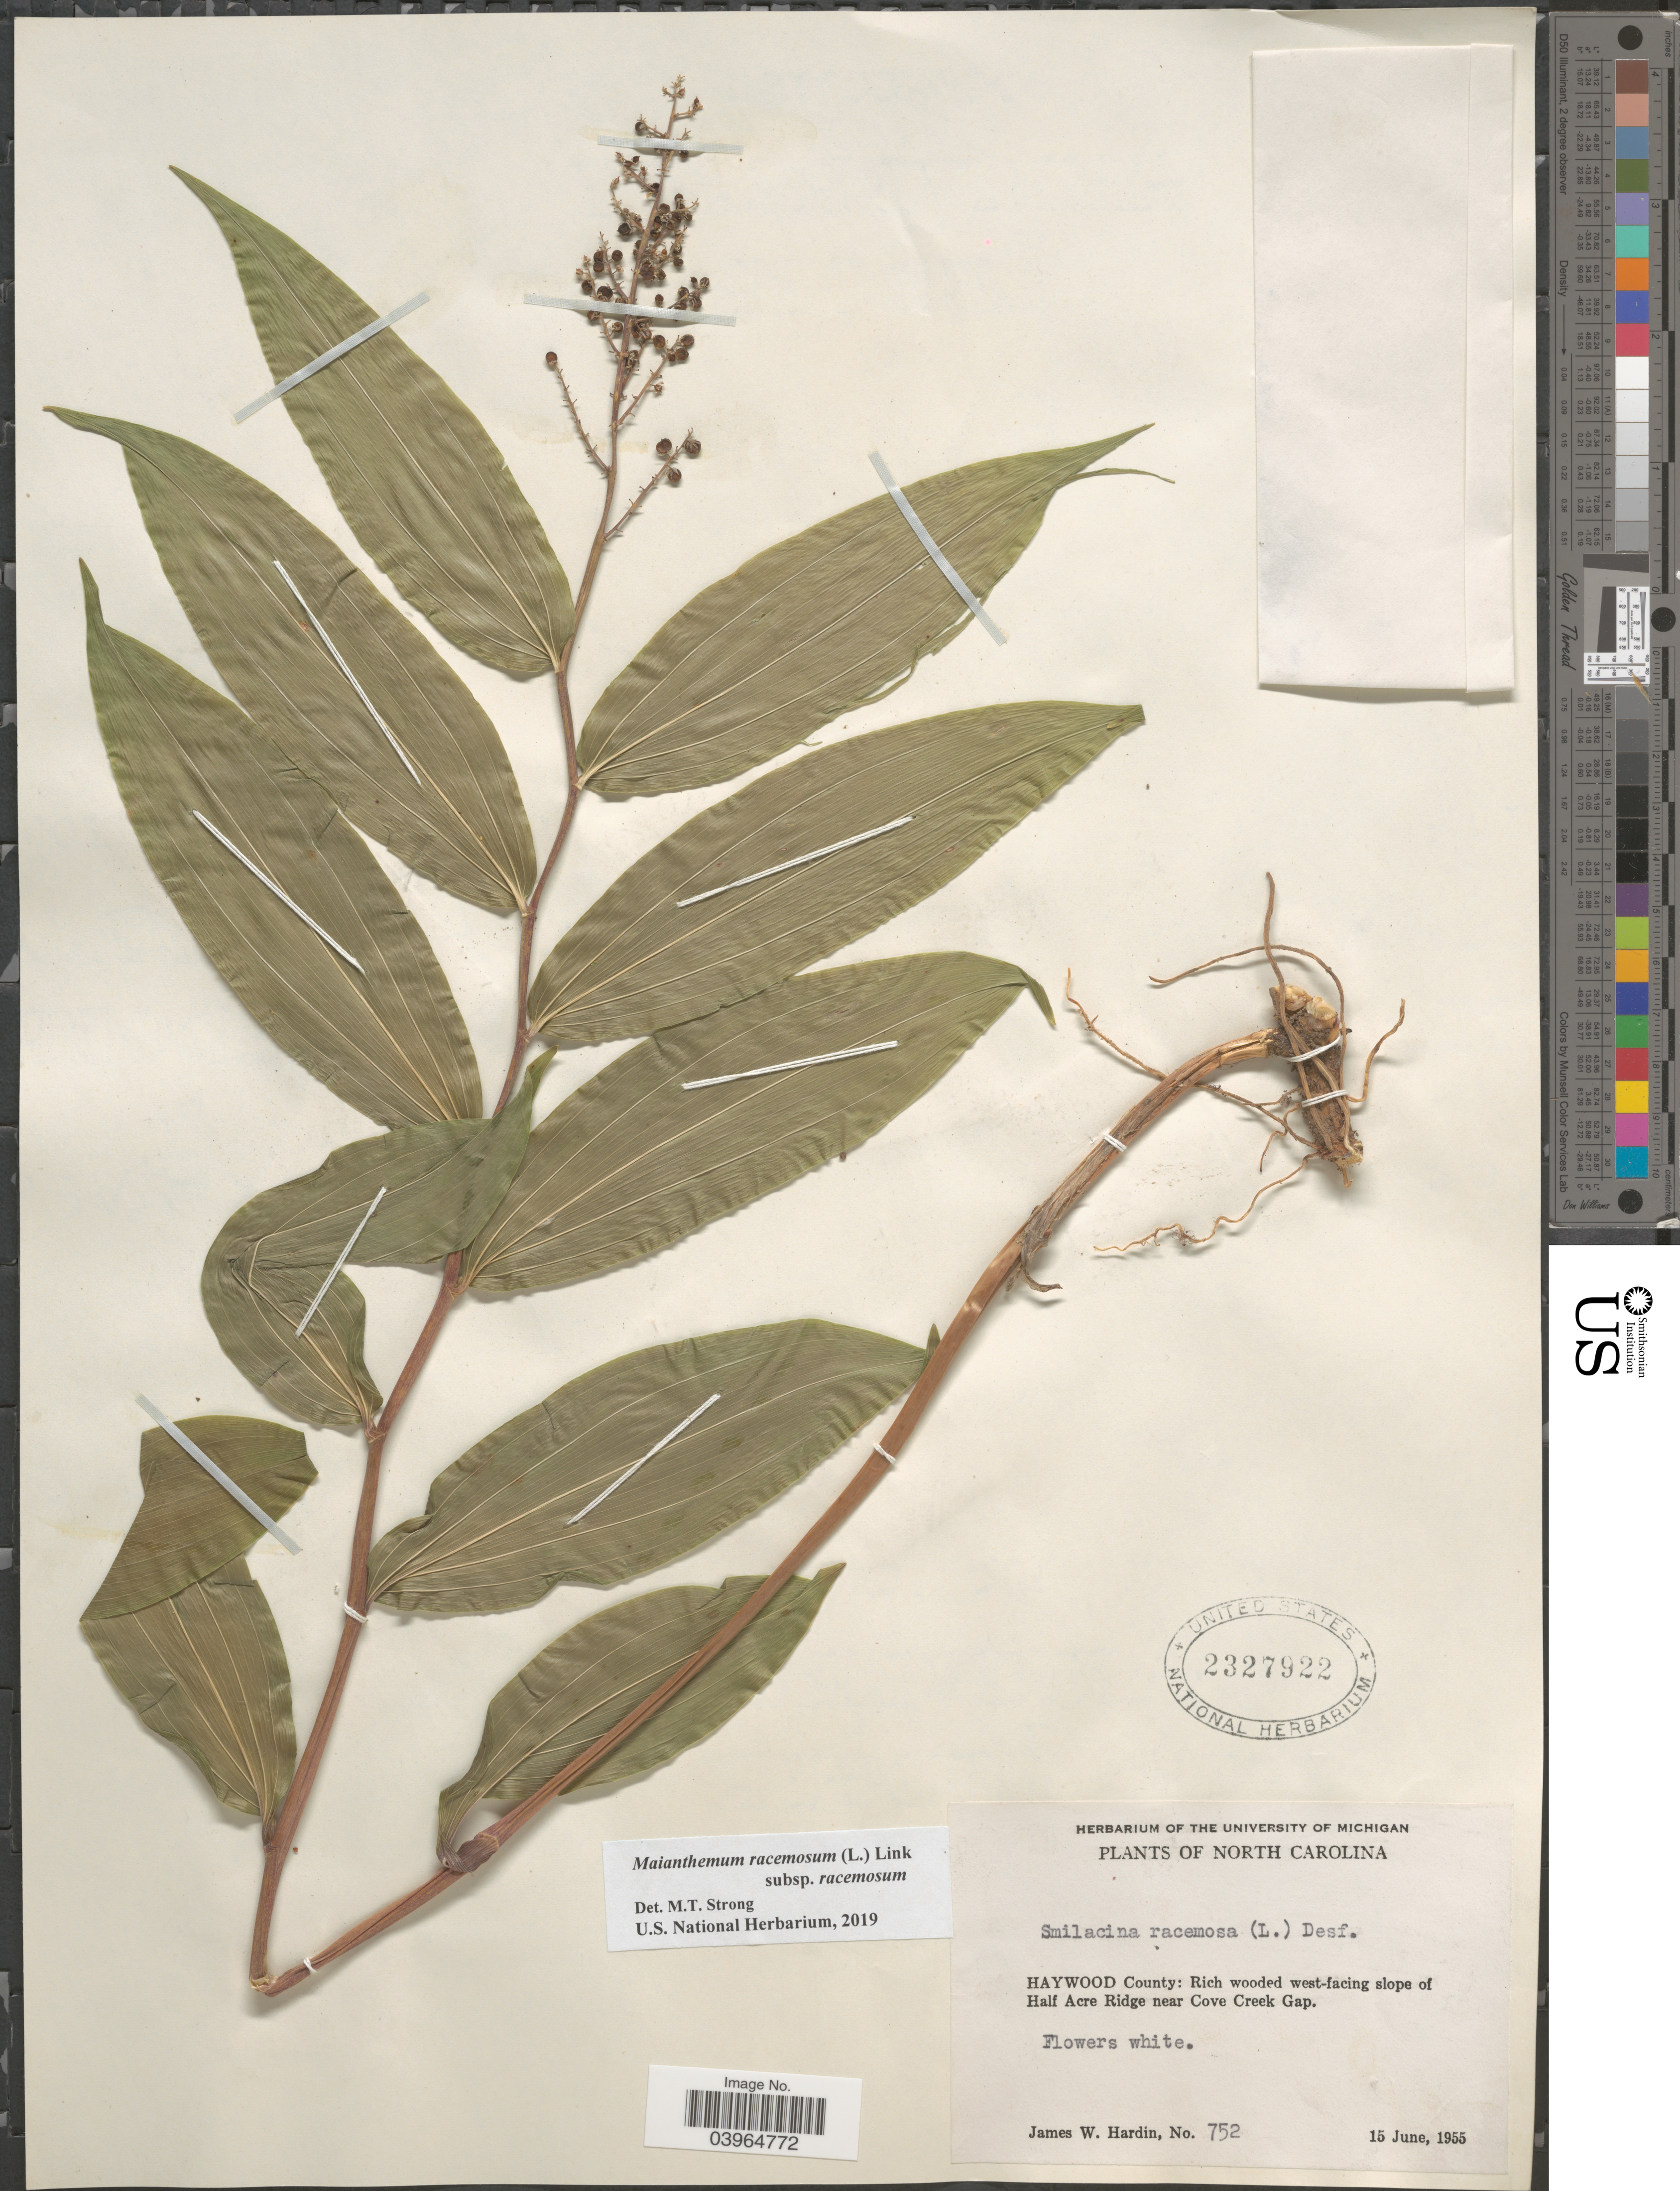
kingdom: Plantae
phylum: Tracheophyta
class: Liliopsida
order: Asparagales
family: Asparagaceae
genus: Maianthemum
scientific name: Maianthemum racemosum subsp. racemosum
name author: (L.) Link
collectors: J. W. Hardin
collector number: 752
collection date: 1955-06-15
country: United States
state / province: North Carolina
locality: Haywood County: Rich wooded west-facing slope of Half Acre Ridge near Cove Creek Gap.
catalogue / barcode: US 2327922